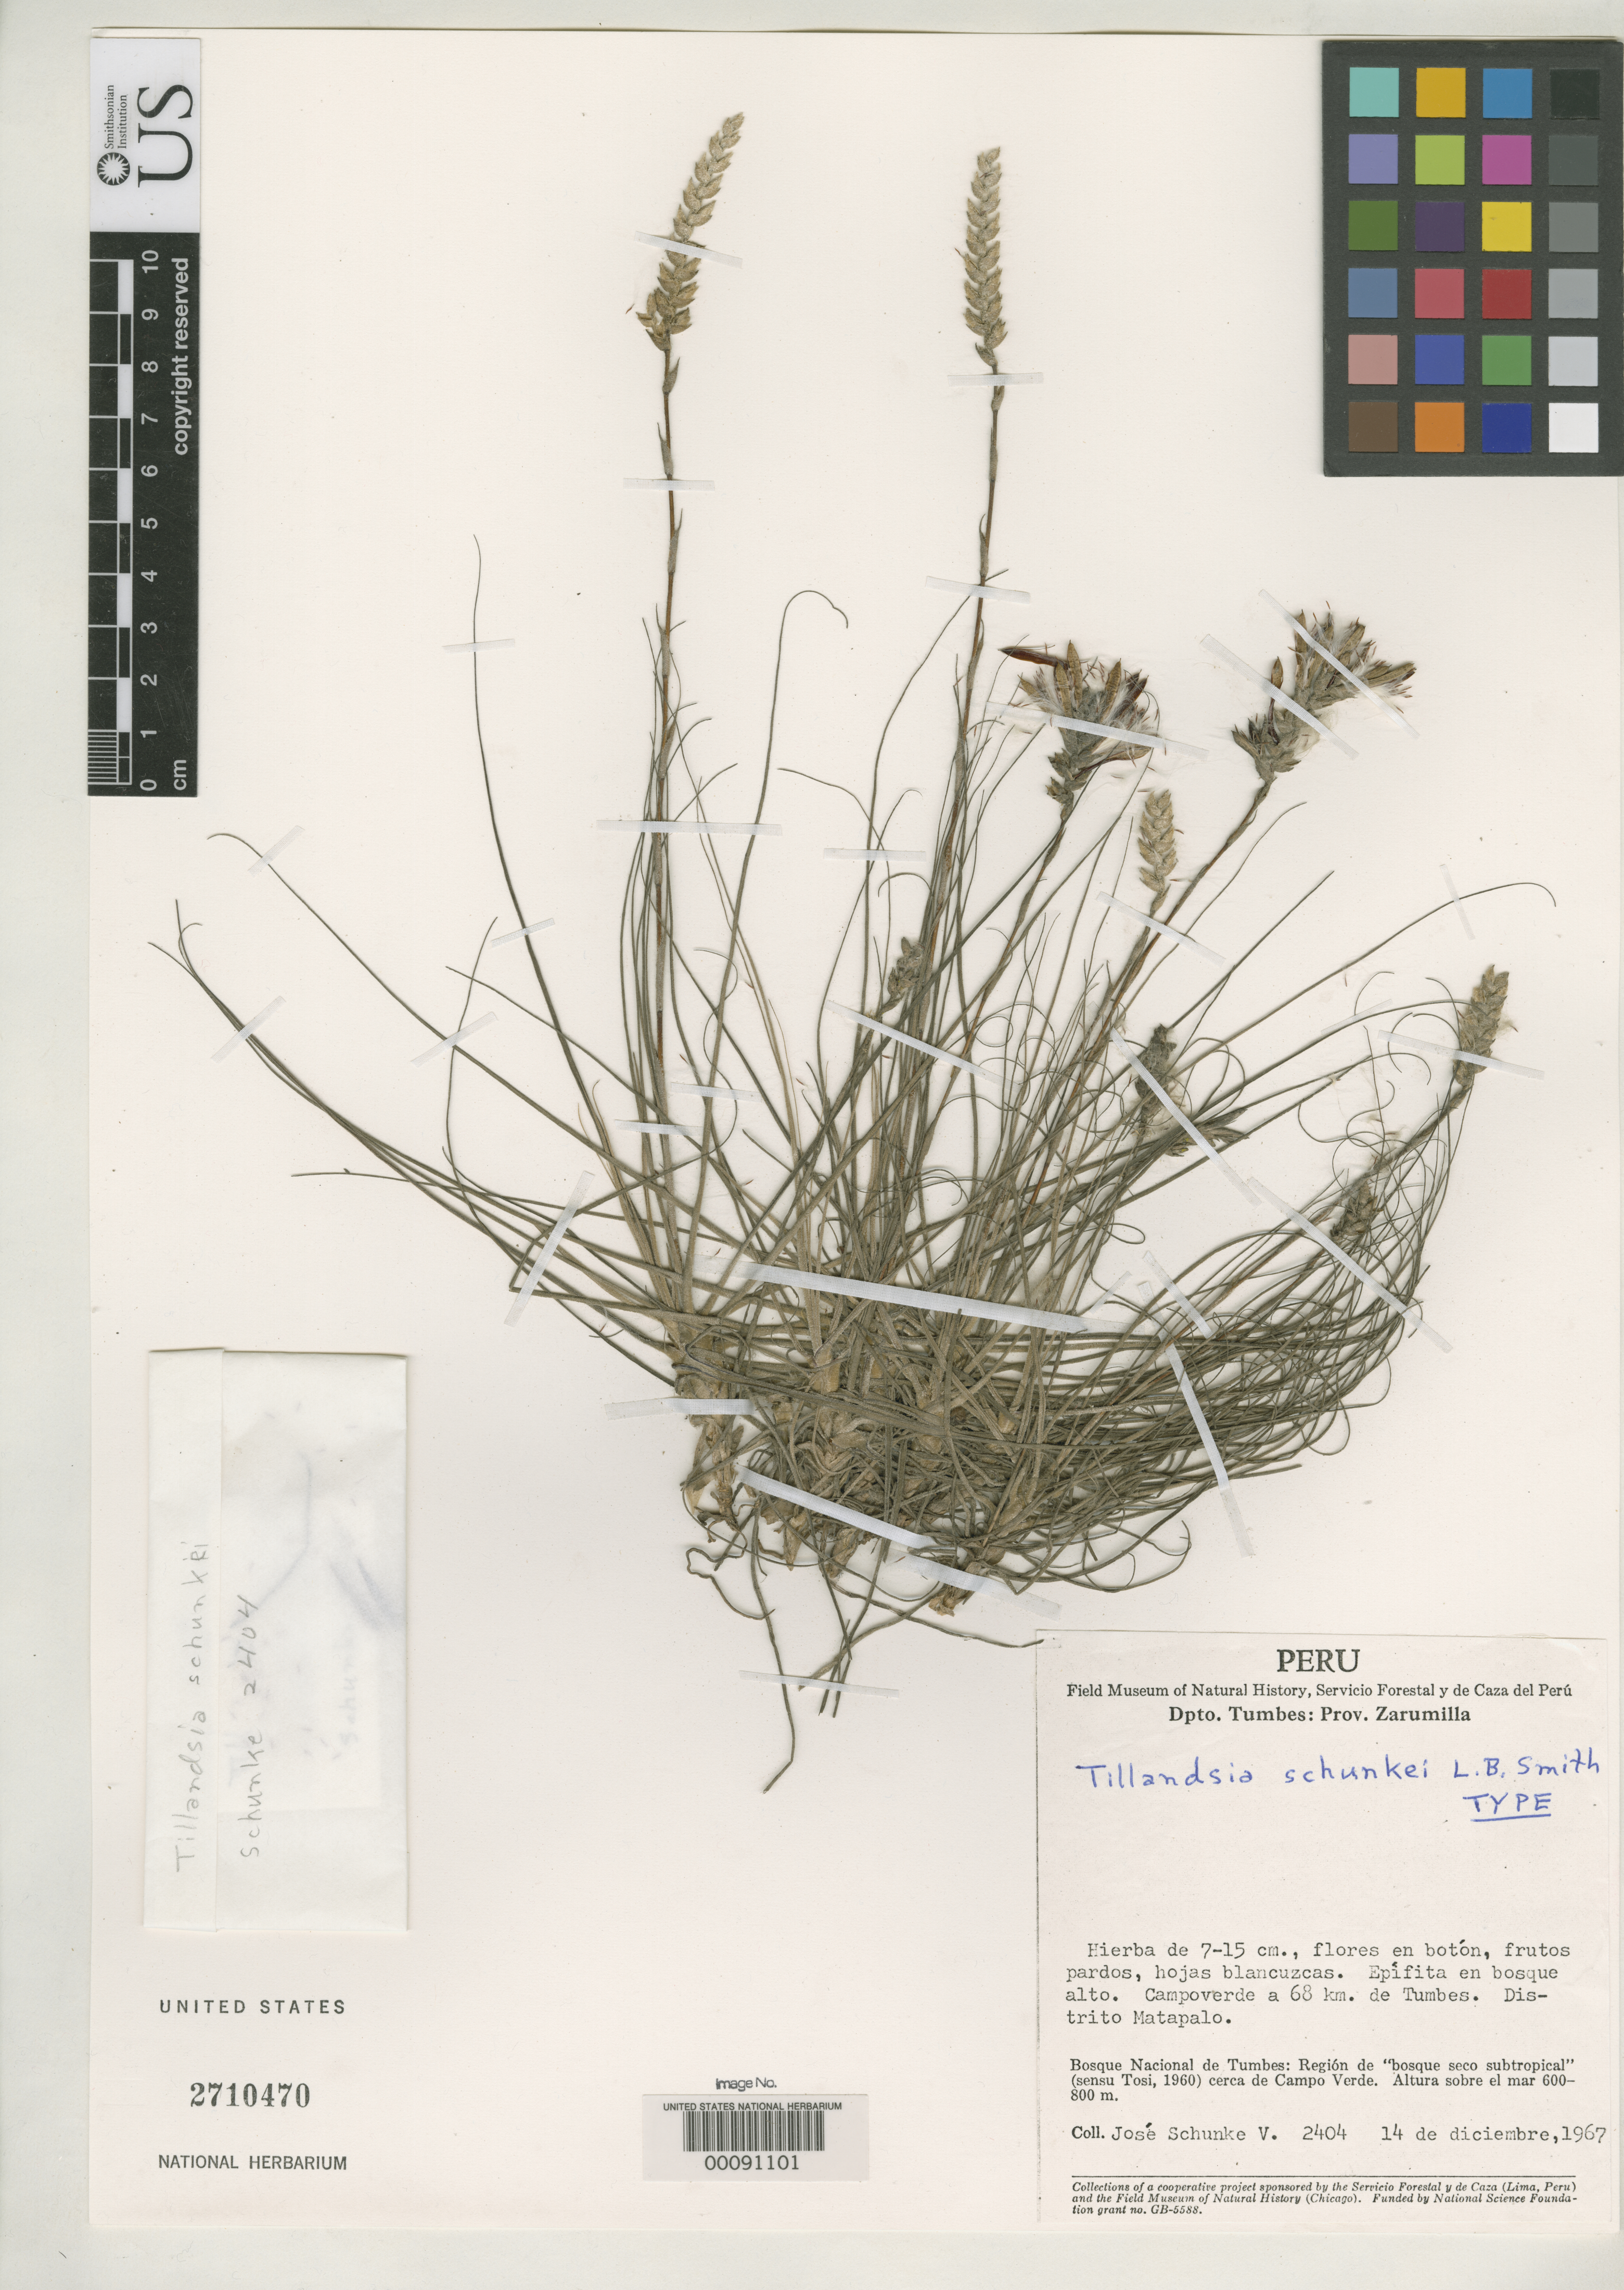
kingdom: Plantae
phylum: Tracheophyta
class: Liliopsida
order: Poales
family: Bromeliaceae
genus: Tillandsia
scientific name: Tillandsia schunkei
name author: L.B. Sm.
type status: Holotype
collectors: J. Schunke Vigo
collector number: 2404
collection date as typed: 14 Dec 1967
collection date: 1967-12-14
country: Peru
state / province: Tumbes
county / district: Zarumilla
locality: Dpto. Tumbes: Prov. Zarumilla. Bosque Nacional de Tumbes: Region de "bosque seco subtropical" (sensu Tosi, 1960) cerca de Campo Verde. Campoverde a 68 km de Tumbes. Distrito Matapalo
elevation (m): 600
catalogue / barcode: US 2710470